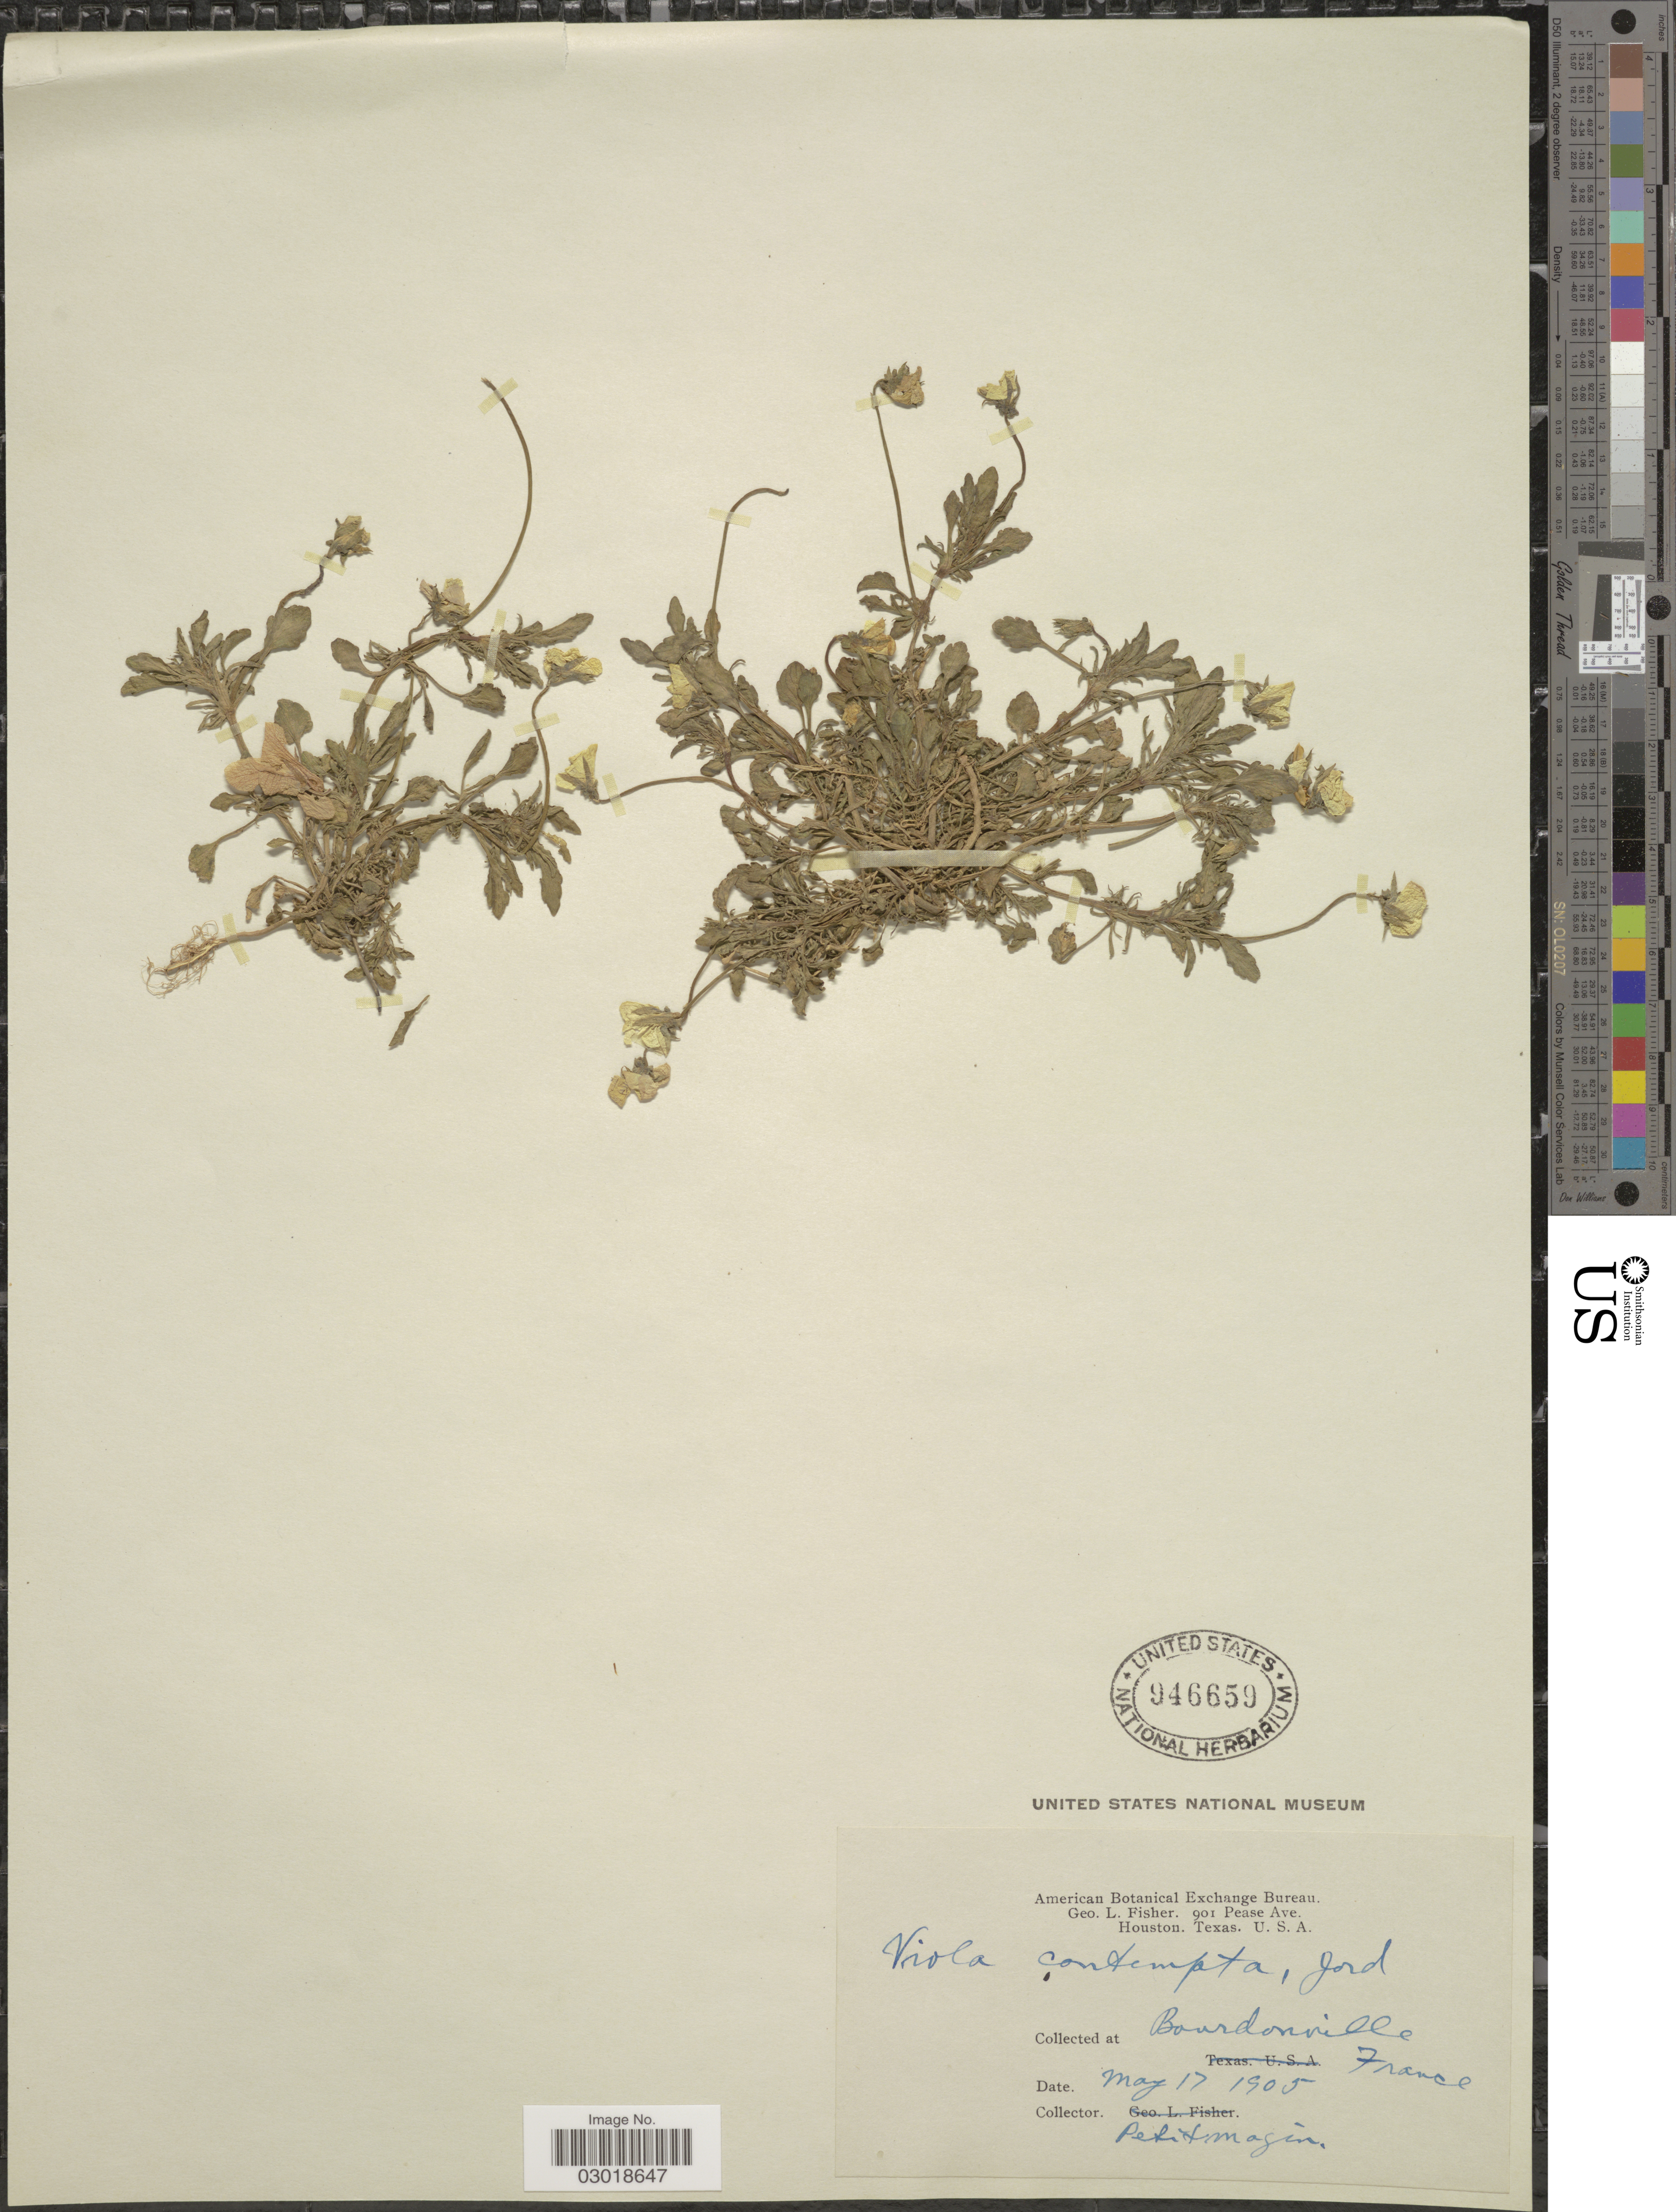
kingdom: Plantae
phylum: Tracheophyta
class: Magnoliopsida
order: Malpighiales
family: Violaceae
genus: Viola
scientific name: Viola x contempta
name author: Jord.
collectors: Petitmengin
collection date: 1905-05-17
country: France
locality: Bourdonville.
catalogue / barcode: US 946659